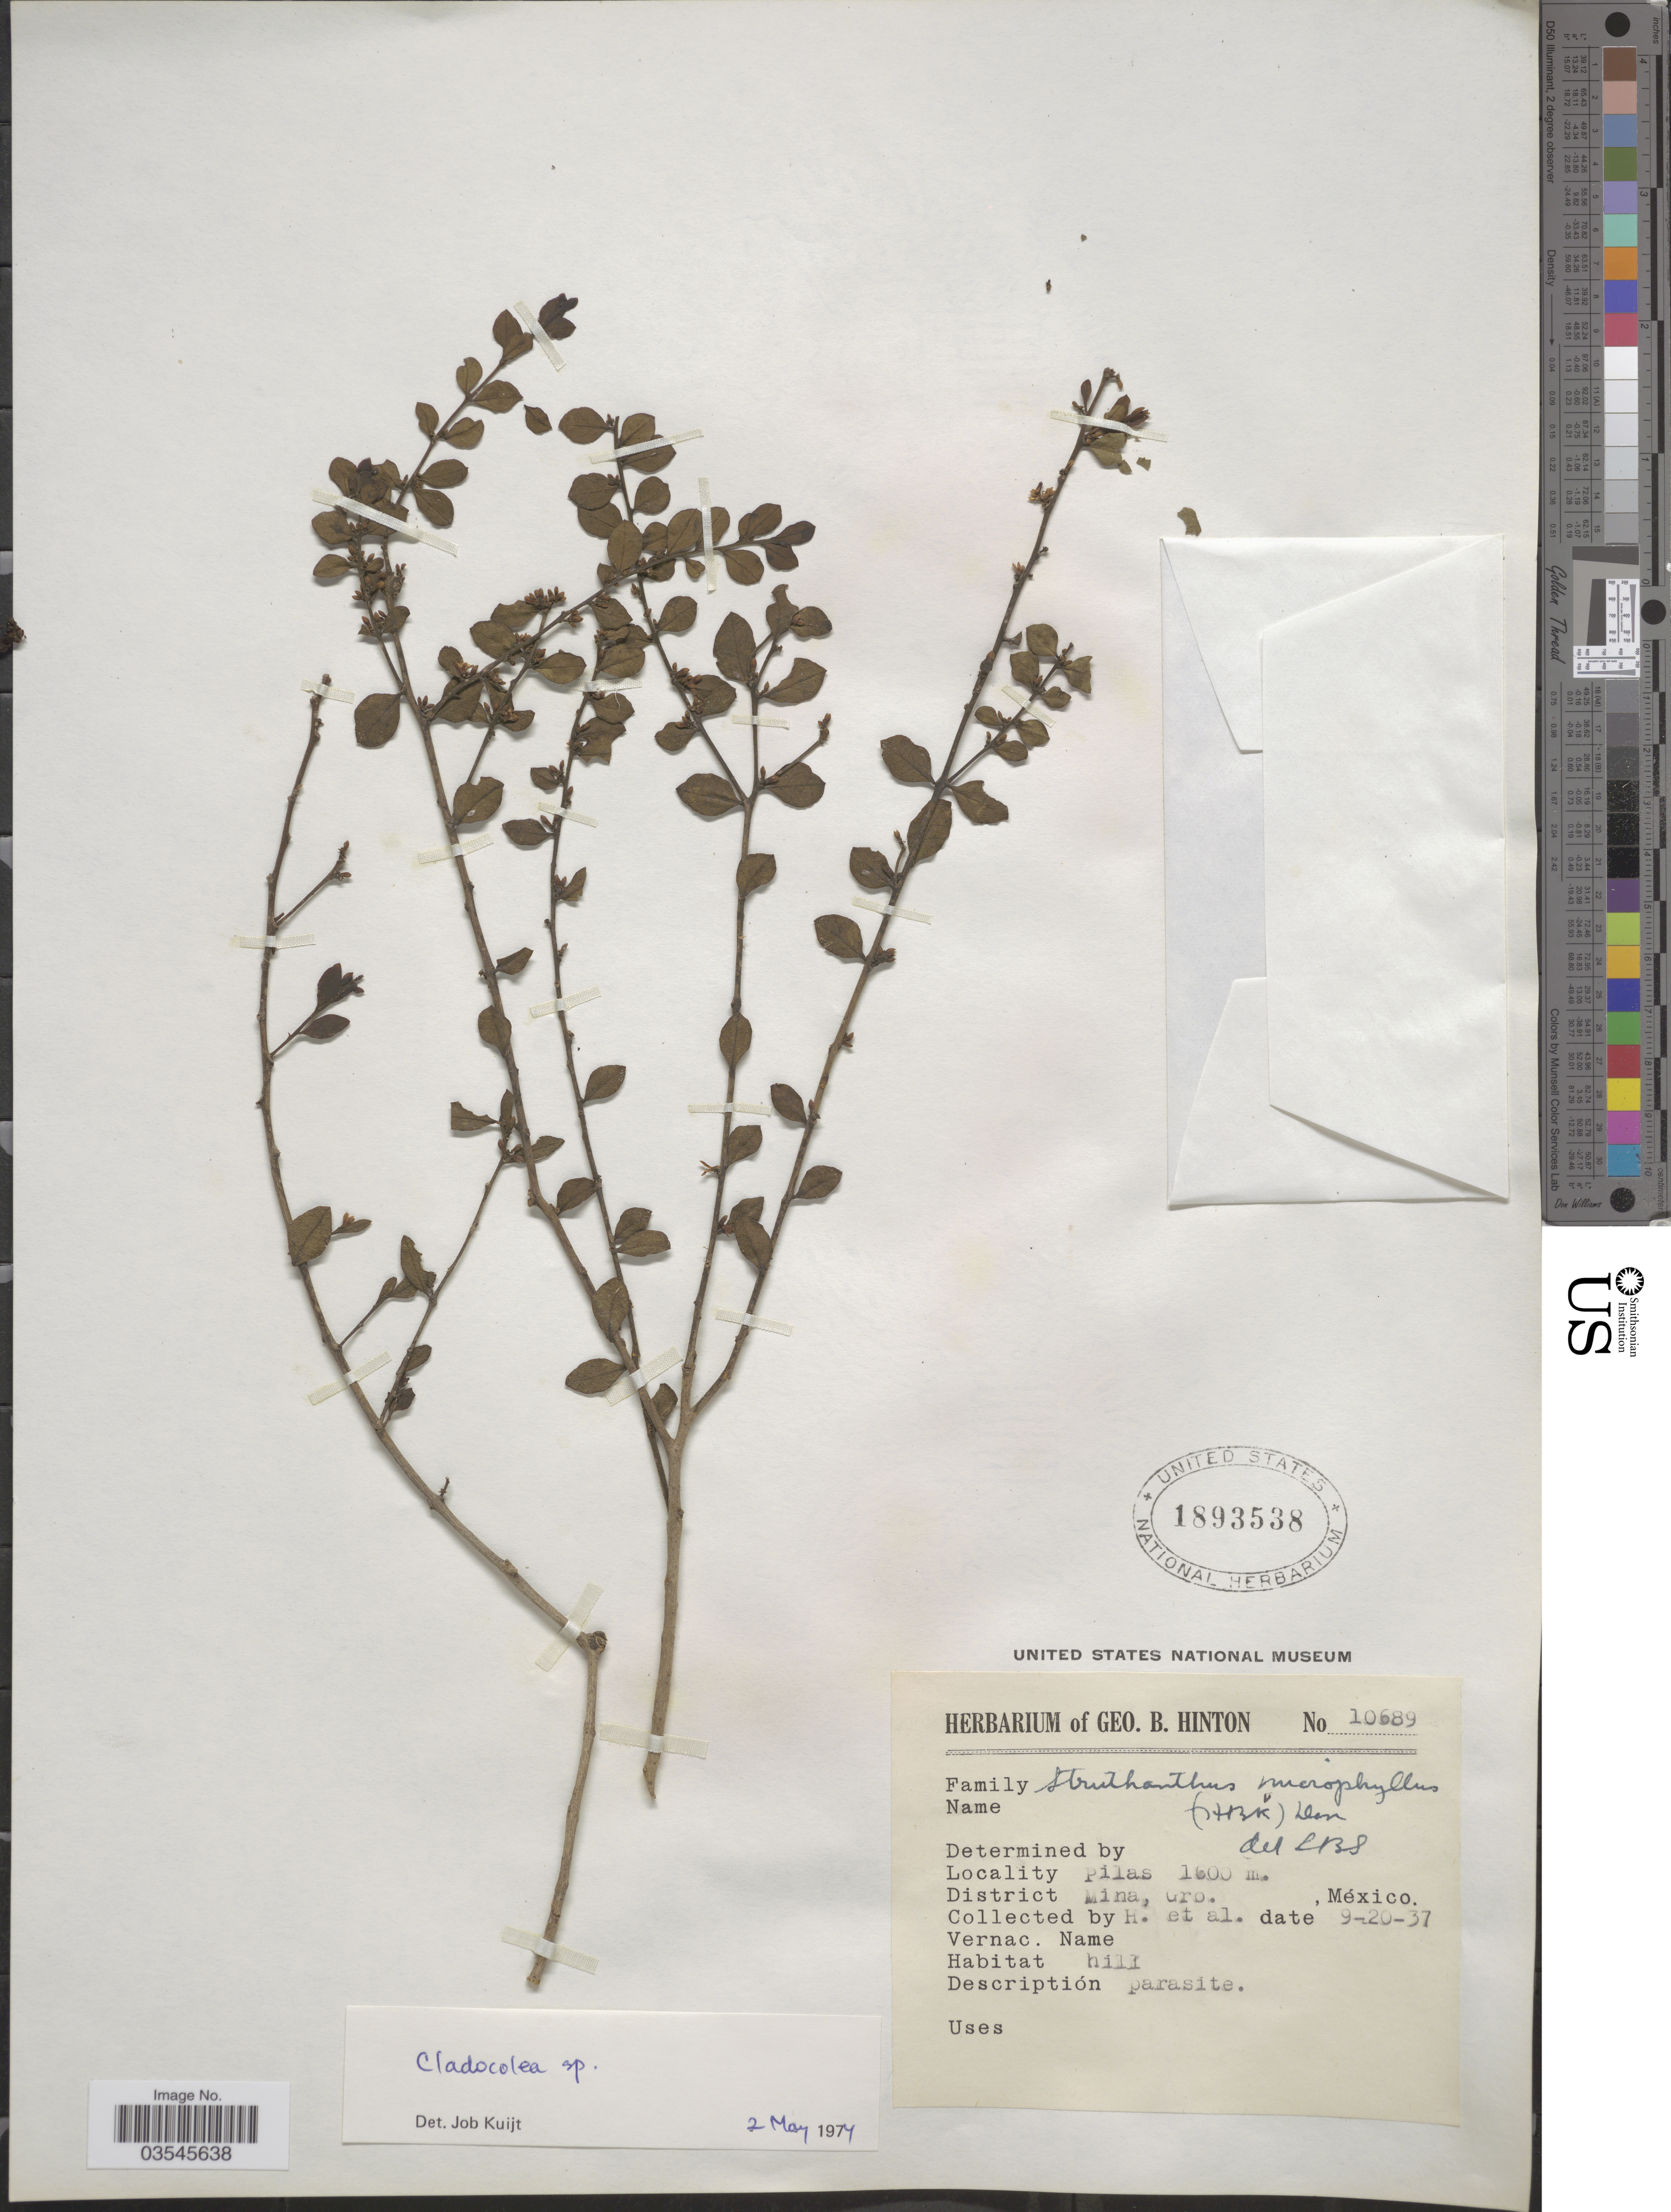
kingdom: Plantae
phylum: Tracheophyta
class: Magnoliopsida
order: Santalales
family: Loranthaceae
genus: Cladocolea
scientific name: Cladocolea sp.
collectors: G. B. Hinton & et al.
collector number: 10689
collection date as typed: Transcribed d/m/y: 20/9/37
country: Mexico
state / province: Guerrero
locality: Pilas. District Mina.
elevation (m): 1600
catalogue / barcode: US 1893538